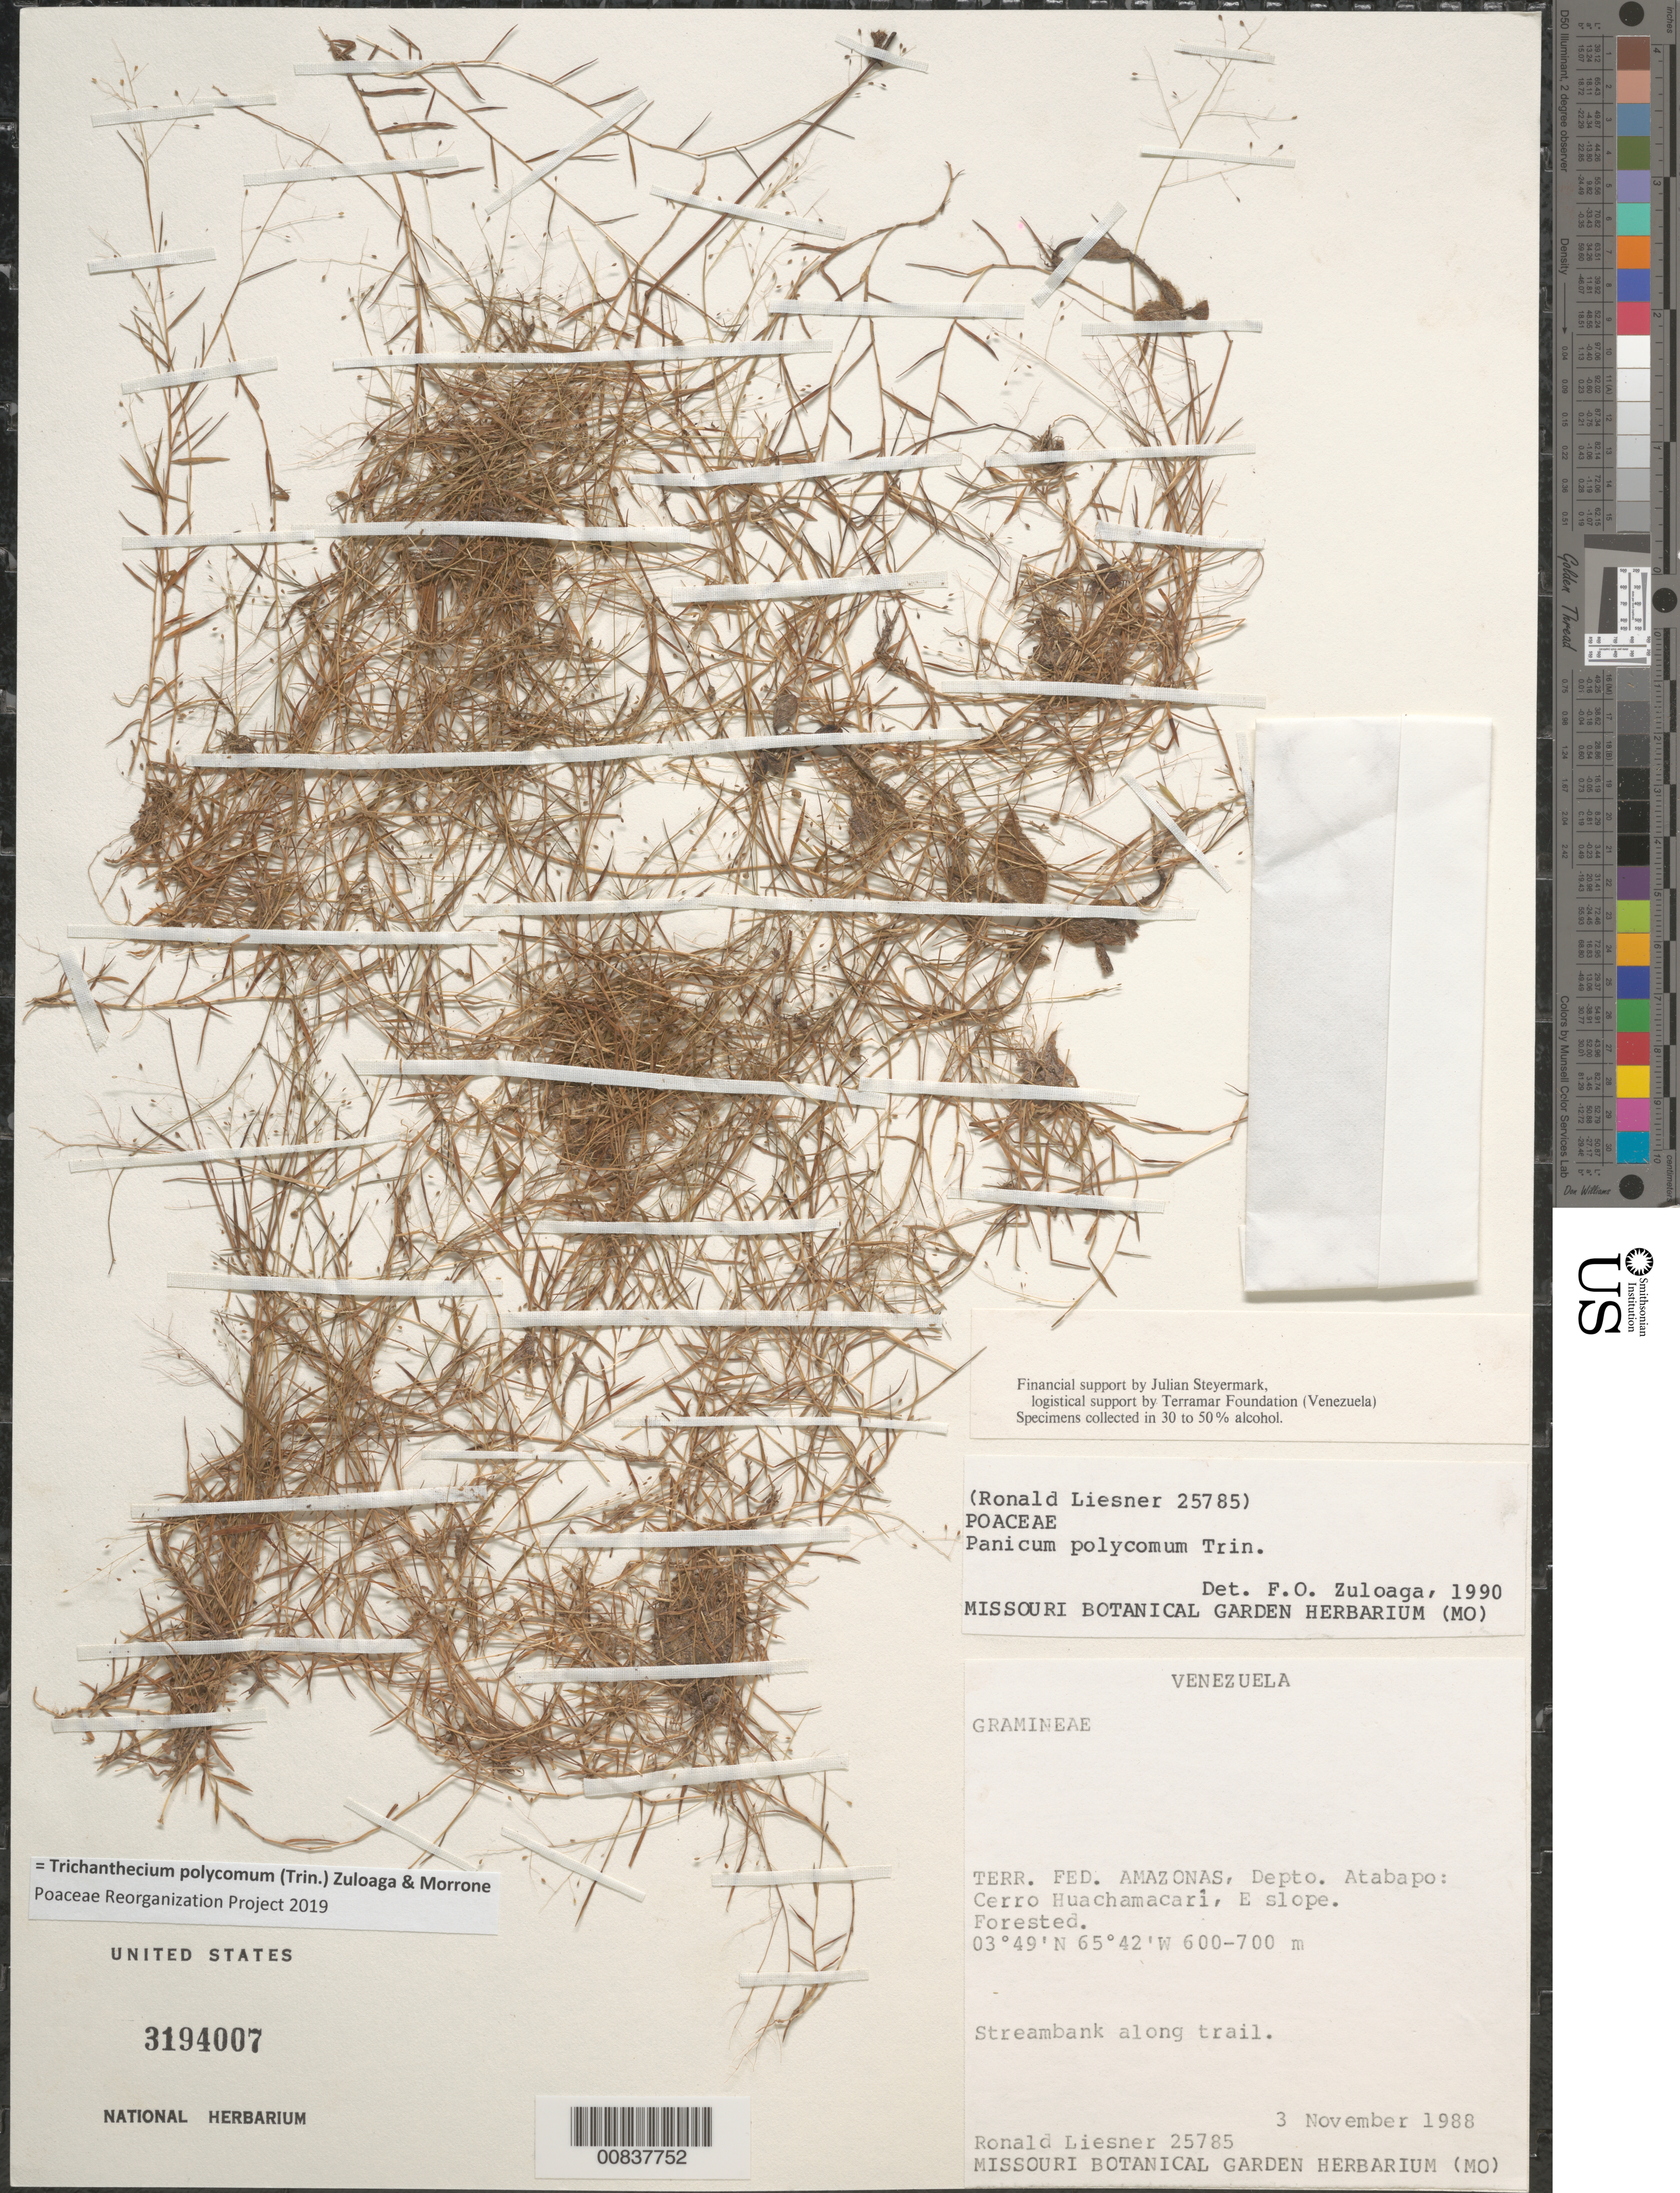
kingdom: Plantae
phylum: Tracheophyta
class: Liliopsida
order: Poales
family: Poaceae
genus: Trichanthecium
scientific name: Trichanthecium polycomum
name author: (Trin.) Zuloaga & Morrone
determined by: Poaceae Reorganization Project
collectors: R. L. Liesner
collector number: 25785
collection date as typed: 3-Nov-88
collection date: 1988-11-03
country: Venezuela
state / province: Amazonas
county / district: Atabapo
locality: Cerro Huachamacari, E slope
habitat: Streambank along trail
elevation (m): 600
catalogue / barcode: US 3194007